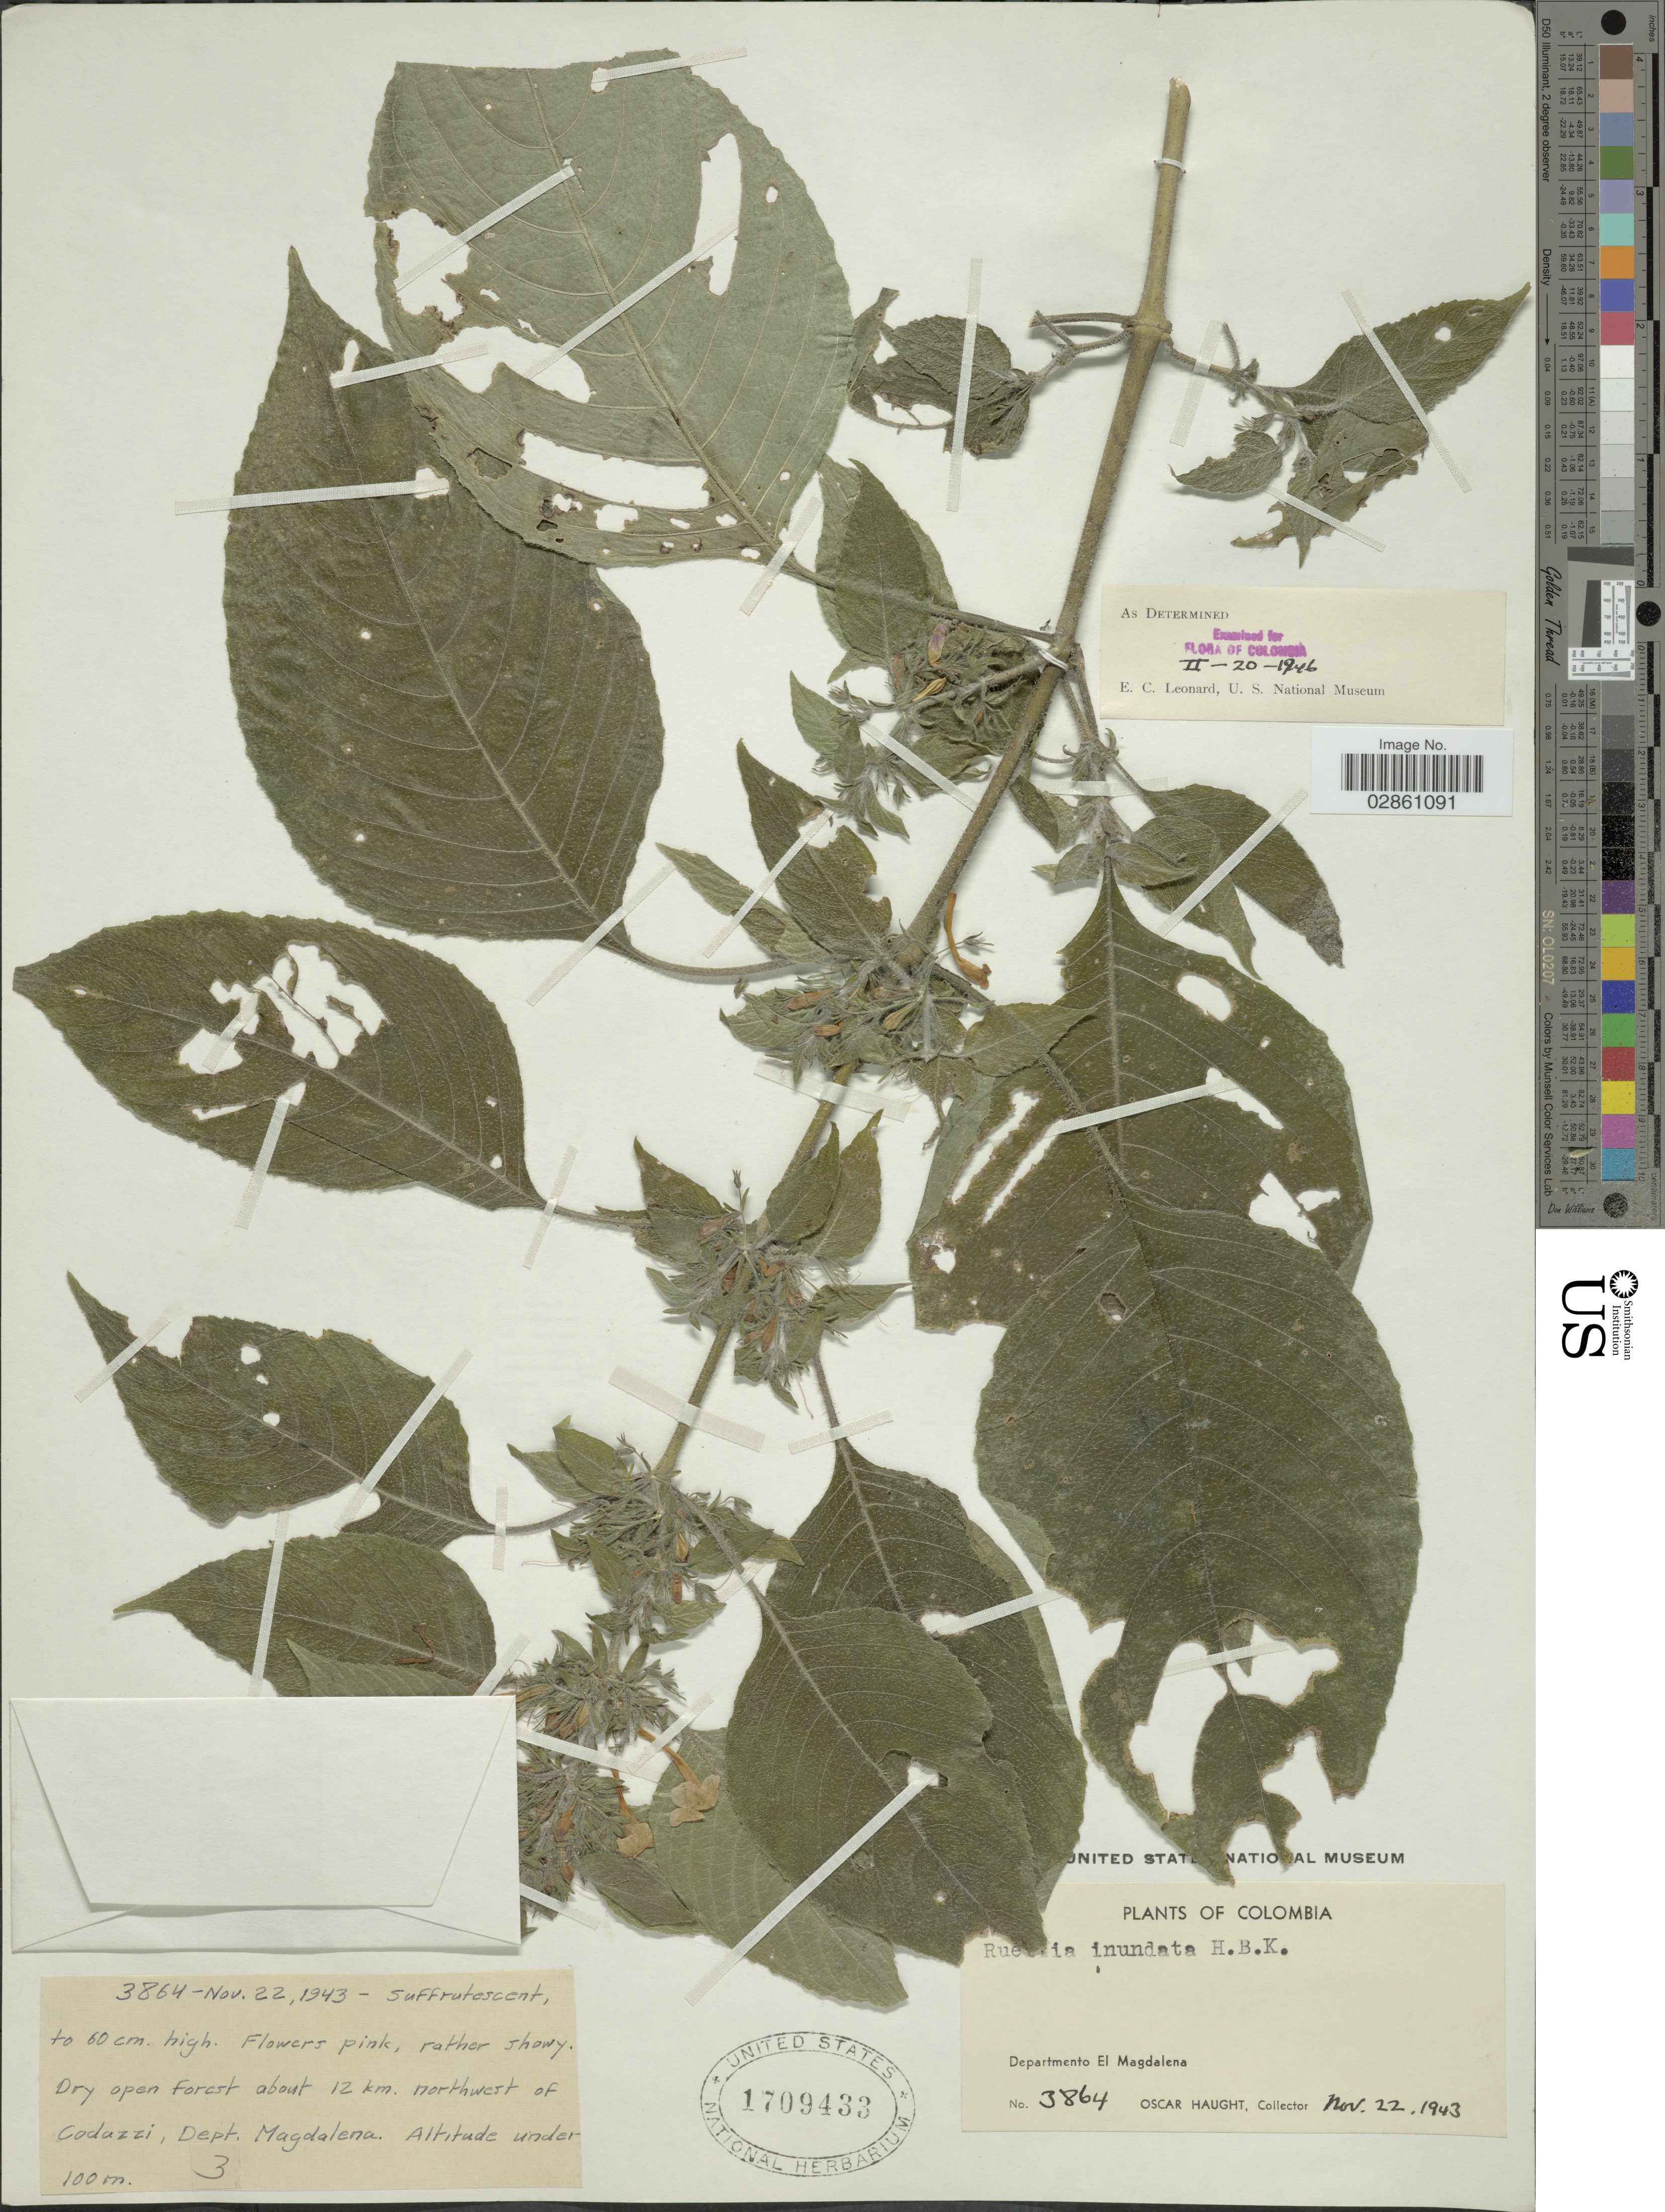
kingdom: Plantae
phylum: Tracheophyta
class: Magnoliopsida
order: Lamiales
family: Acanthaceae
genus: Ruellia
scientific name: Ruellia inundata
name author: Kunth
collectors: O. Haught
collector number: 3864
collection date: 1943-11-22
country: Colombia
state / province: Magdalena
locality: Departamento El Magdalena. About 12 km. northwest of Codazzi.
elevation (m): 100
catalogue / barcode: US 1709433